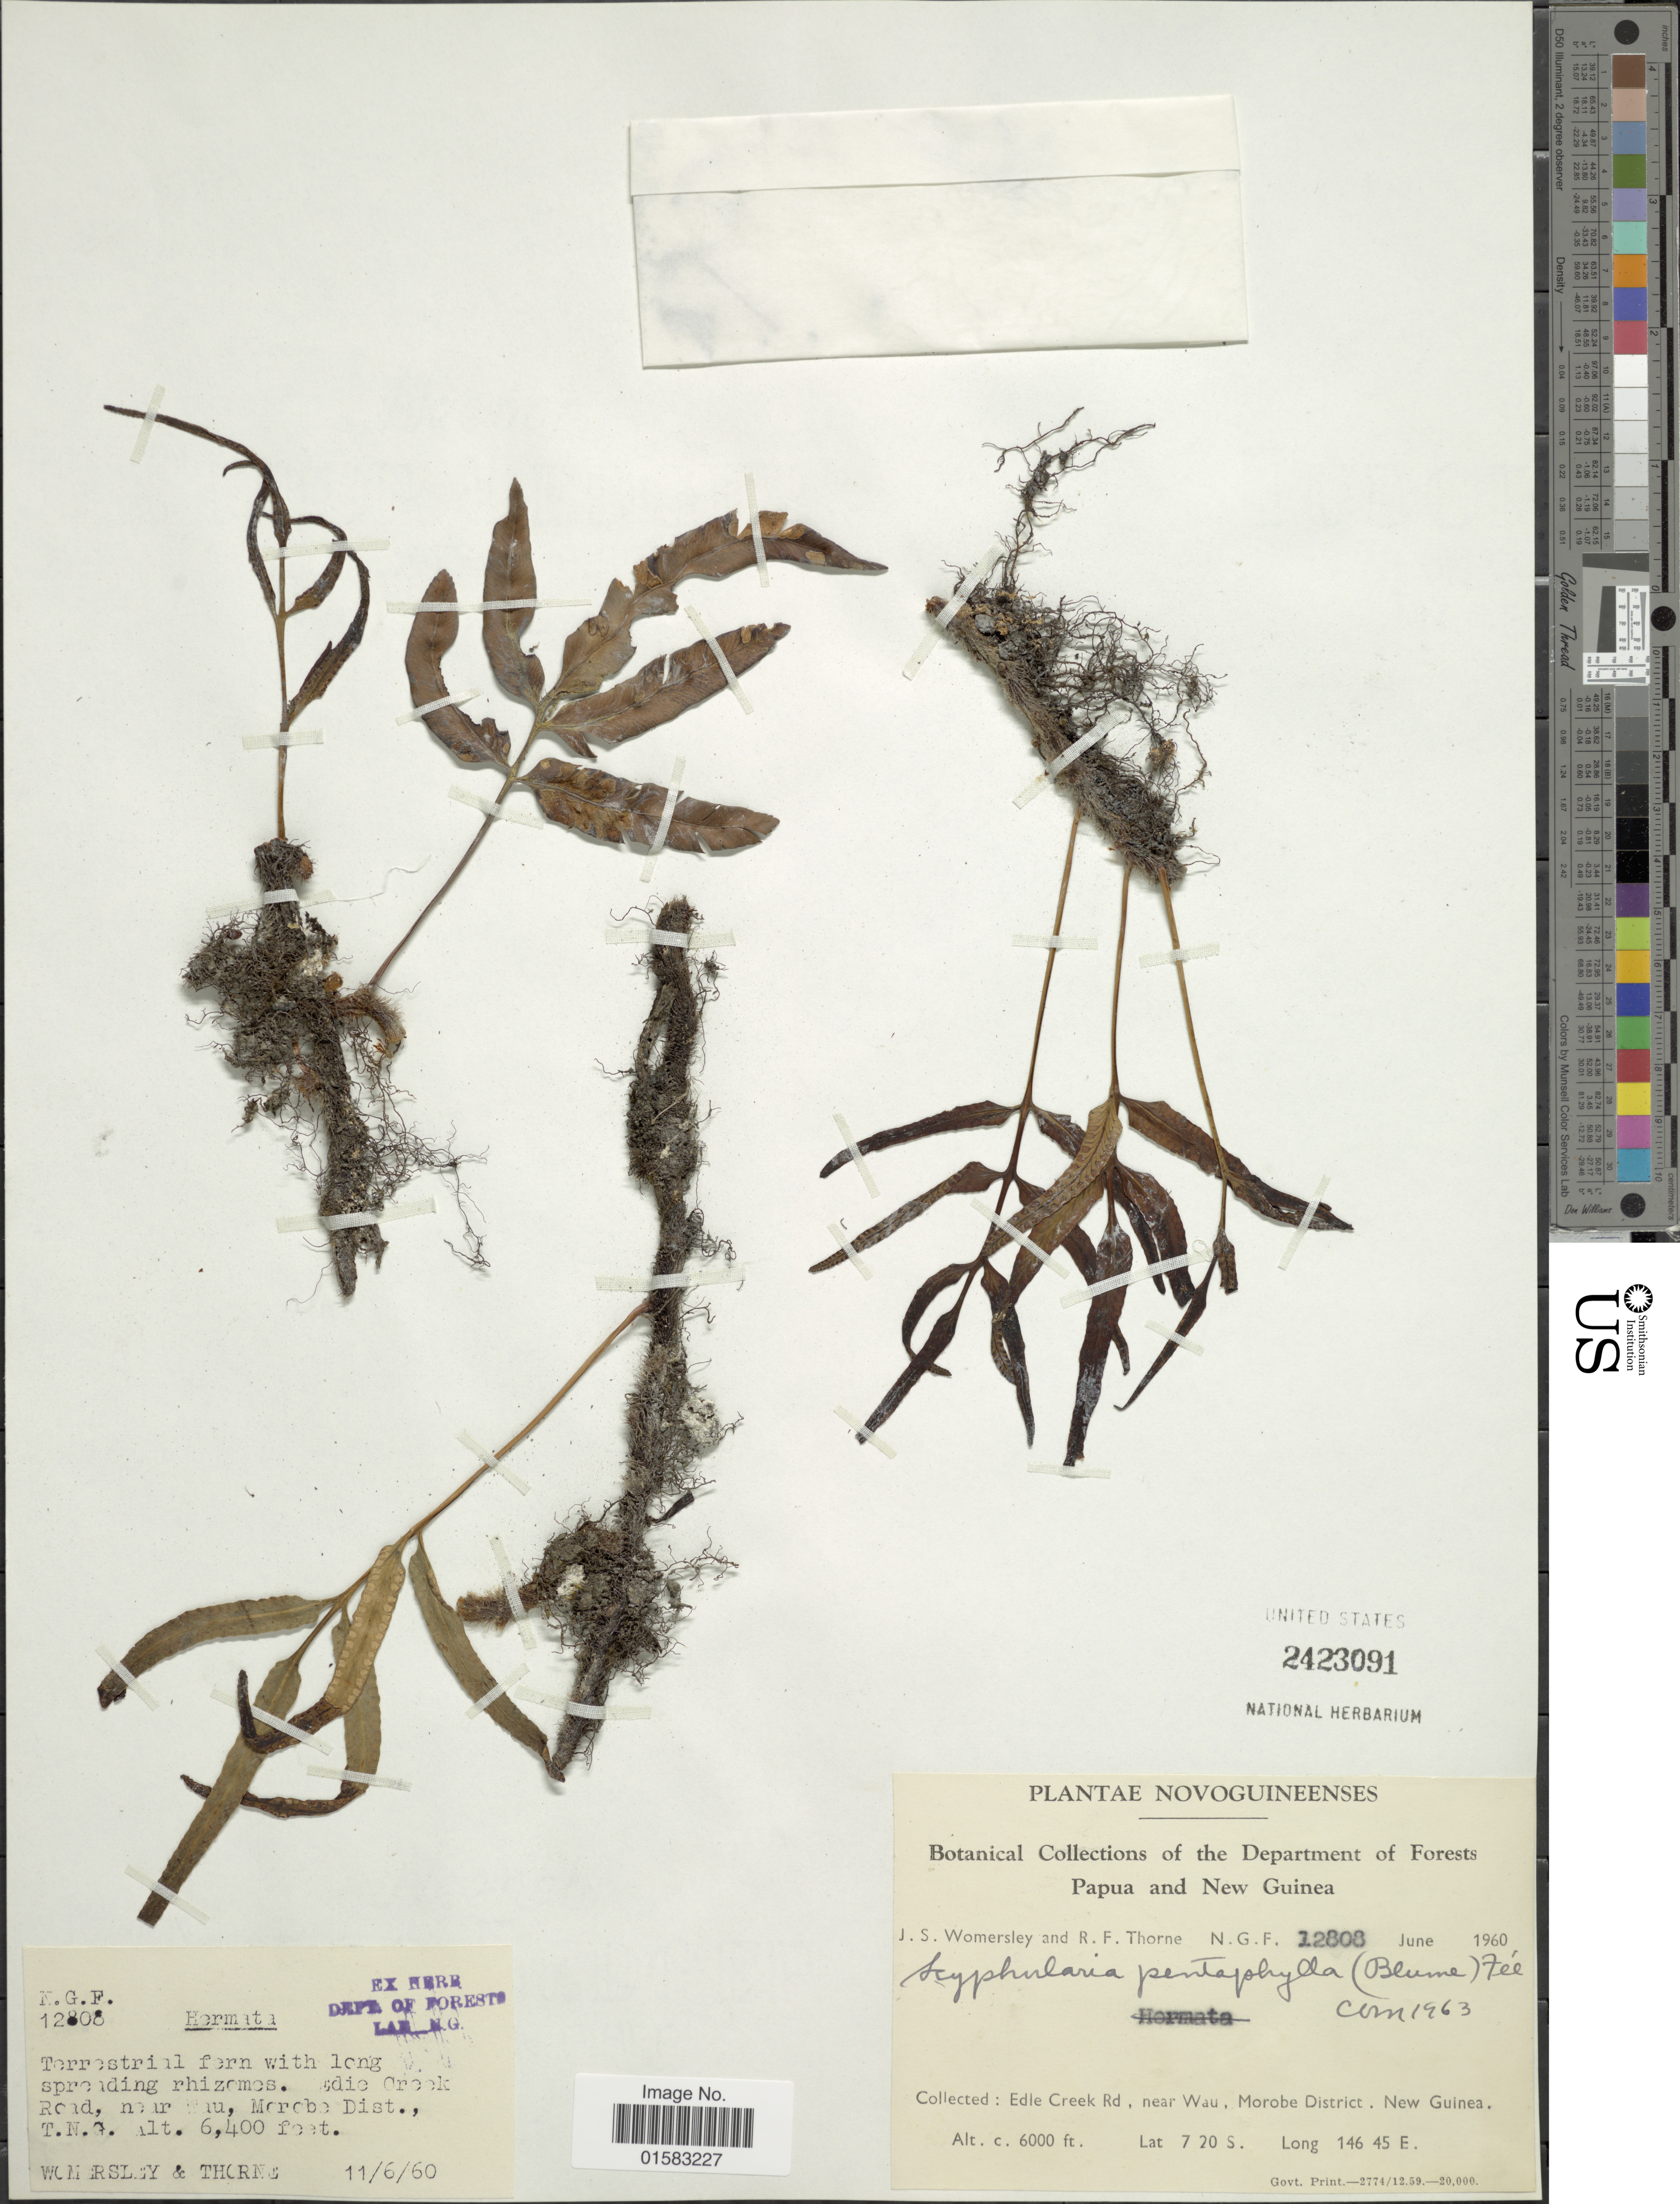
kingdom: Plantae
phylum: Tracheophyta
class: Polypodiopsida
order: Polypodiales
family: Davalliaceae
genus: Davallia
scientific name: Davallia pentaphylla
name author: Blume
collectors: J. S. Womersley & R. F. Thorne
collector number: N.G.F. 12808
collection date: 1960-06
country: Papua New Guinea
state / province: Morobe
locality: Edle Creek Rd, near Wau, New Guinea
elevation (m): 1829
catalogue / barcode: US 2423091